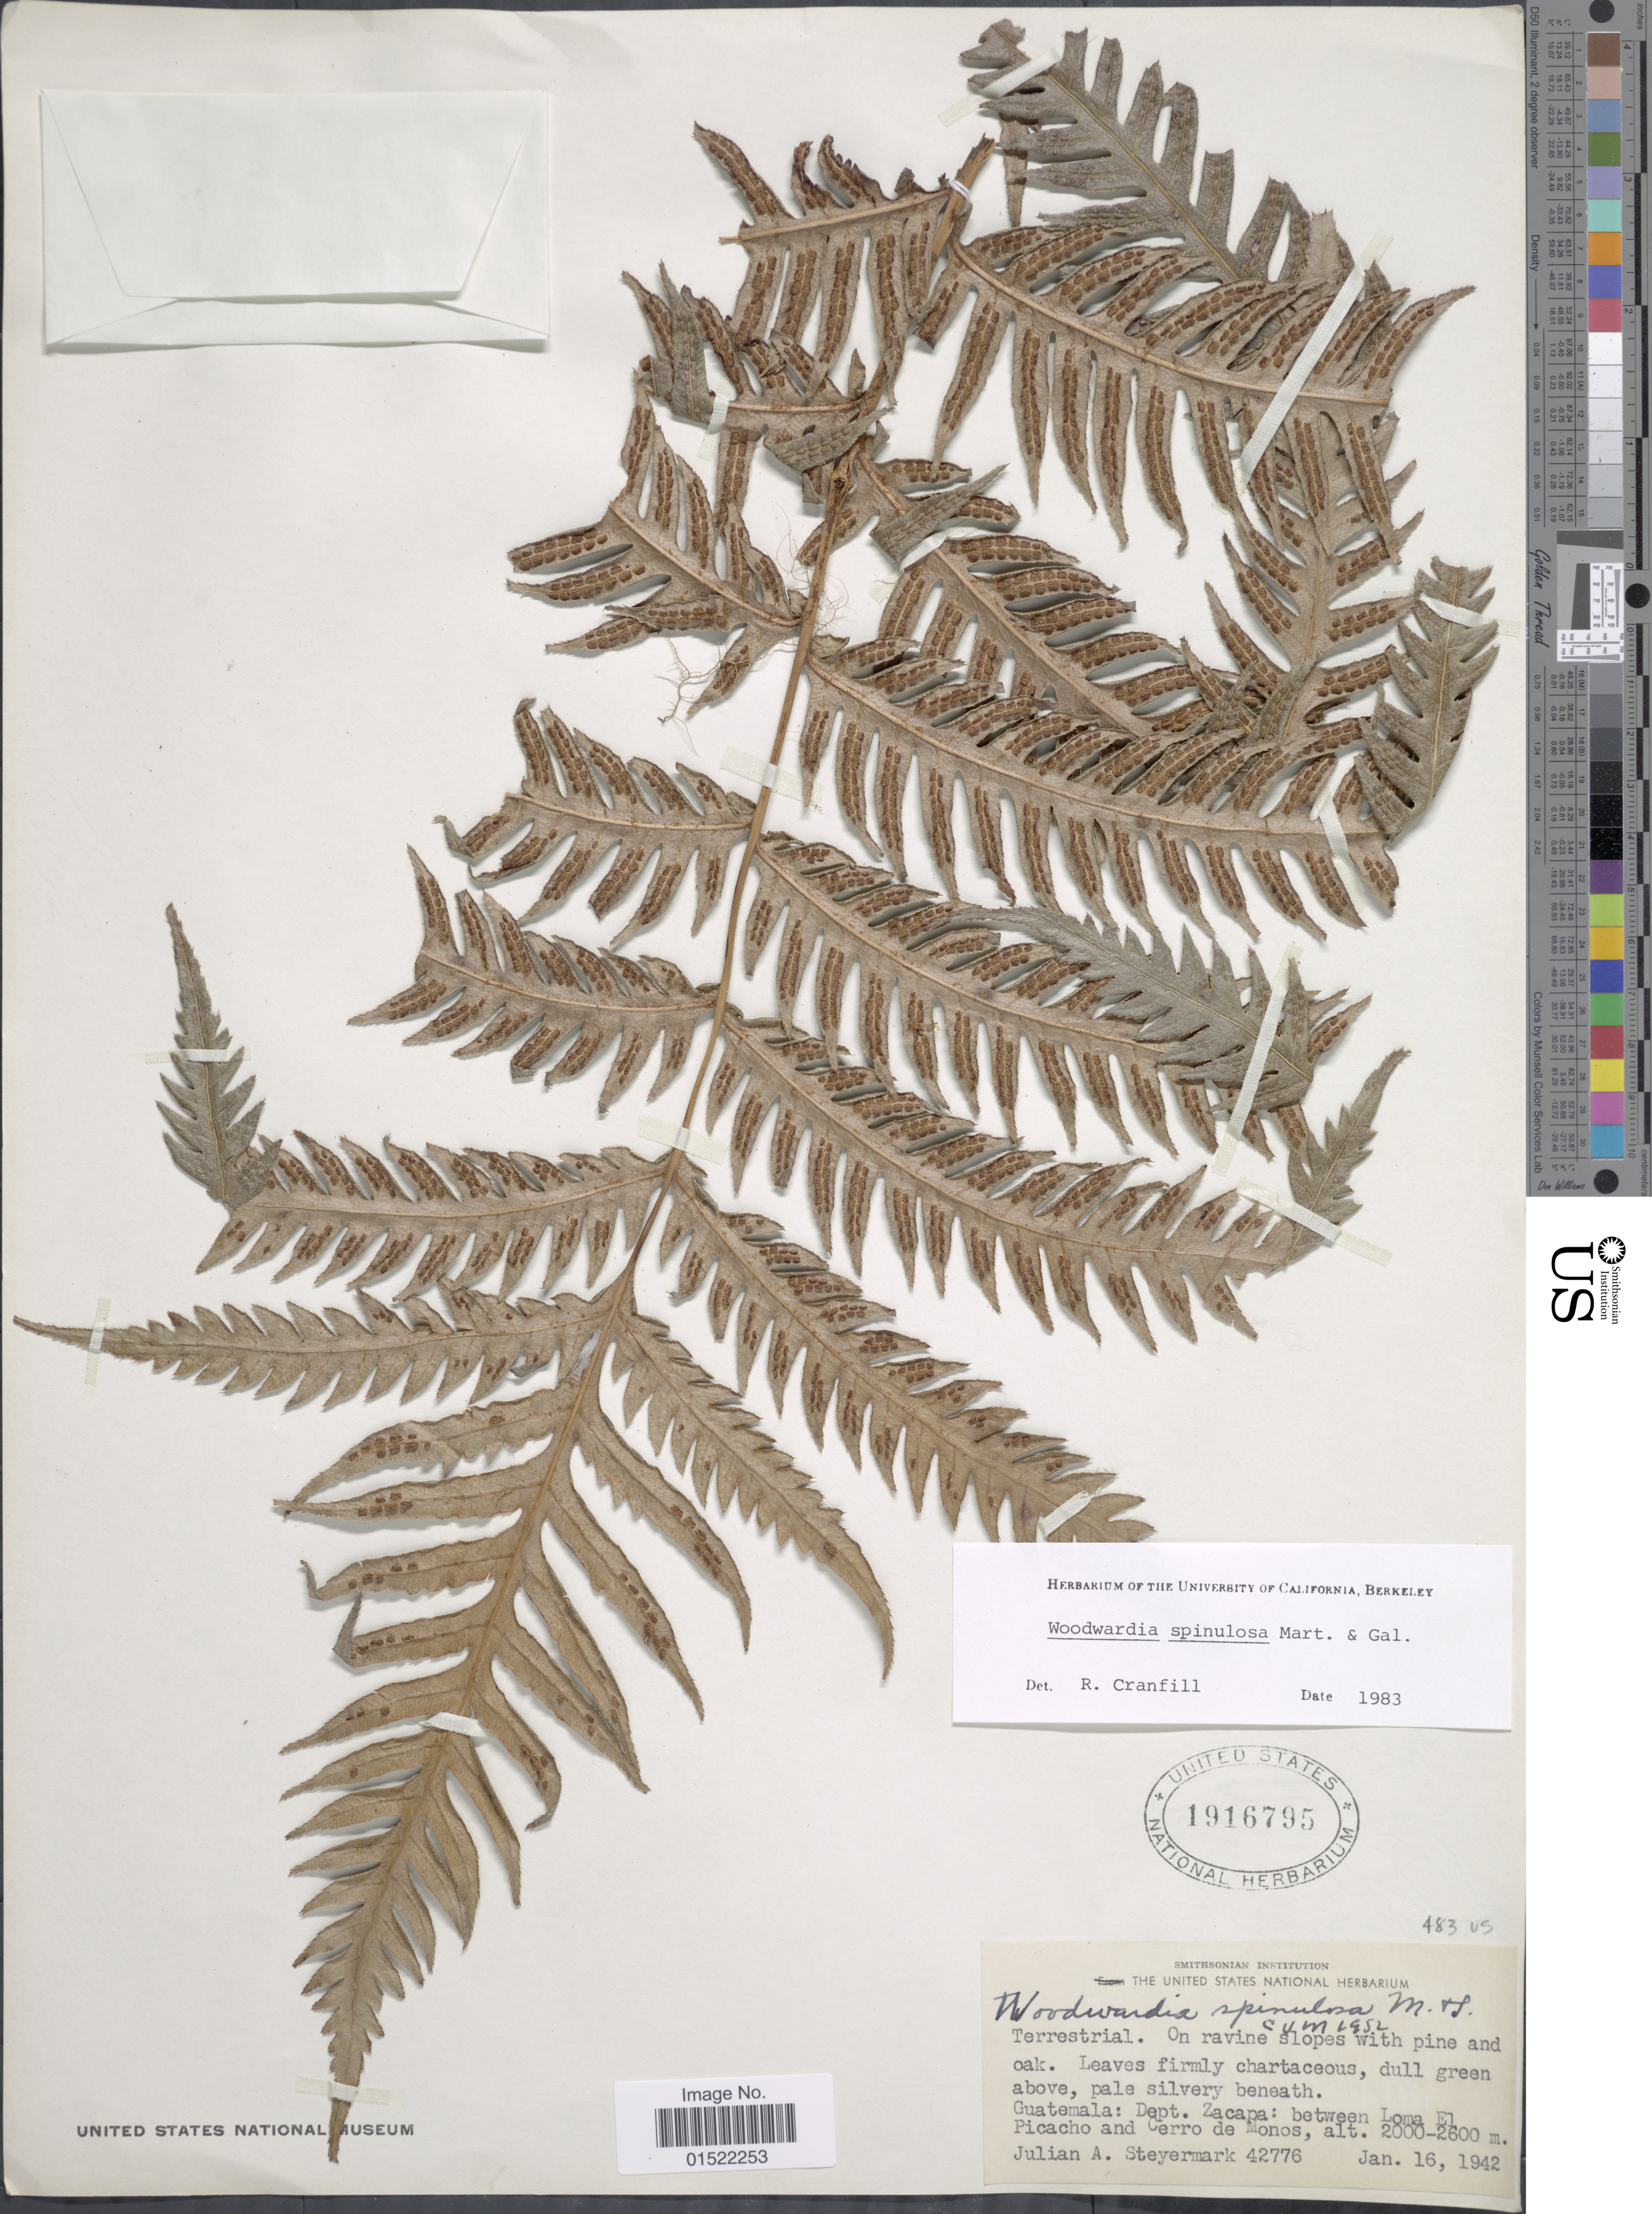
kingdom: Plantae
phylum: Tracheophyta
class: Polypodiopsida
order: Polypodiales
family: Blechnaceae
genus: Woodwardia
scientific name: Woodwardia spinulosa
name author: M. Martens & Galeotti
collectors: J. Steyermark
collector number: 42776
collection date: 1942-01-16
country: Guatemala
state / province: Zacapa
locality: Guatemala: Dept. Zacapa: between Loma El Picacho and Cerro de Monos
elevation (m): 2000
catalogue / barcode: US 1916795